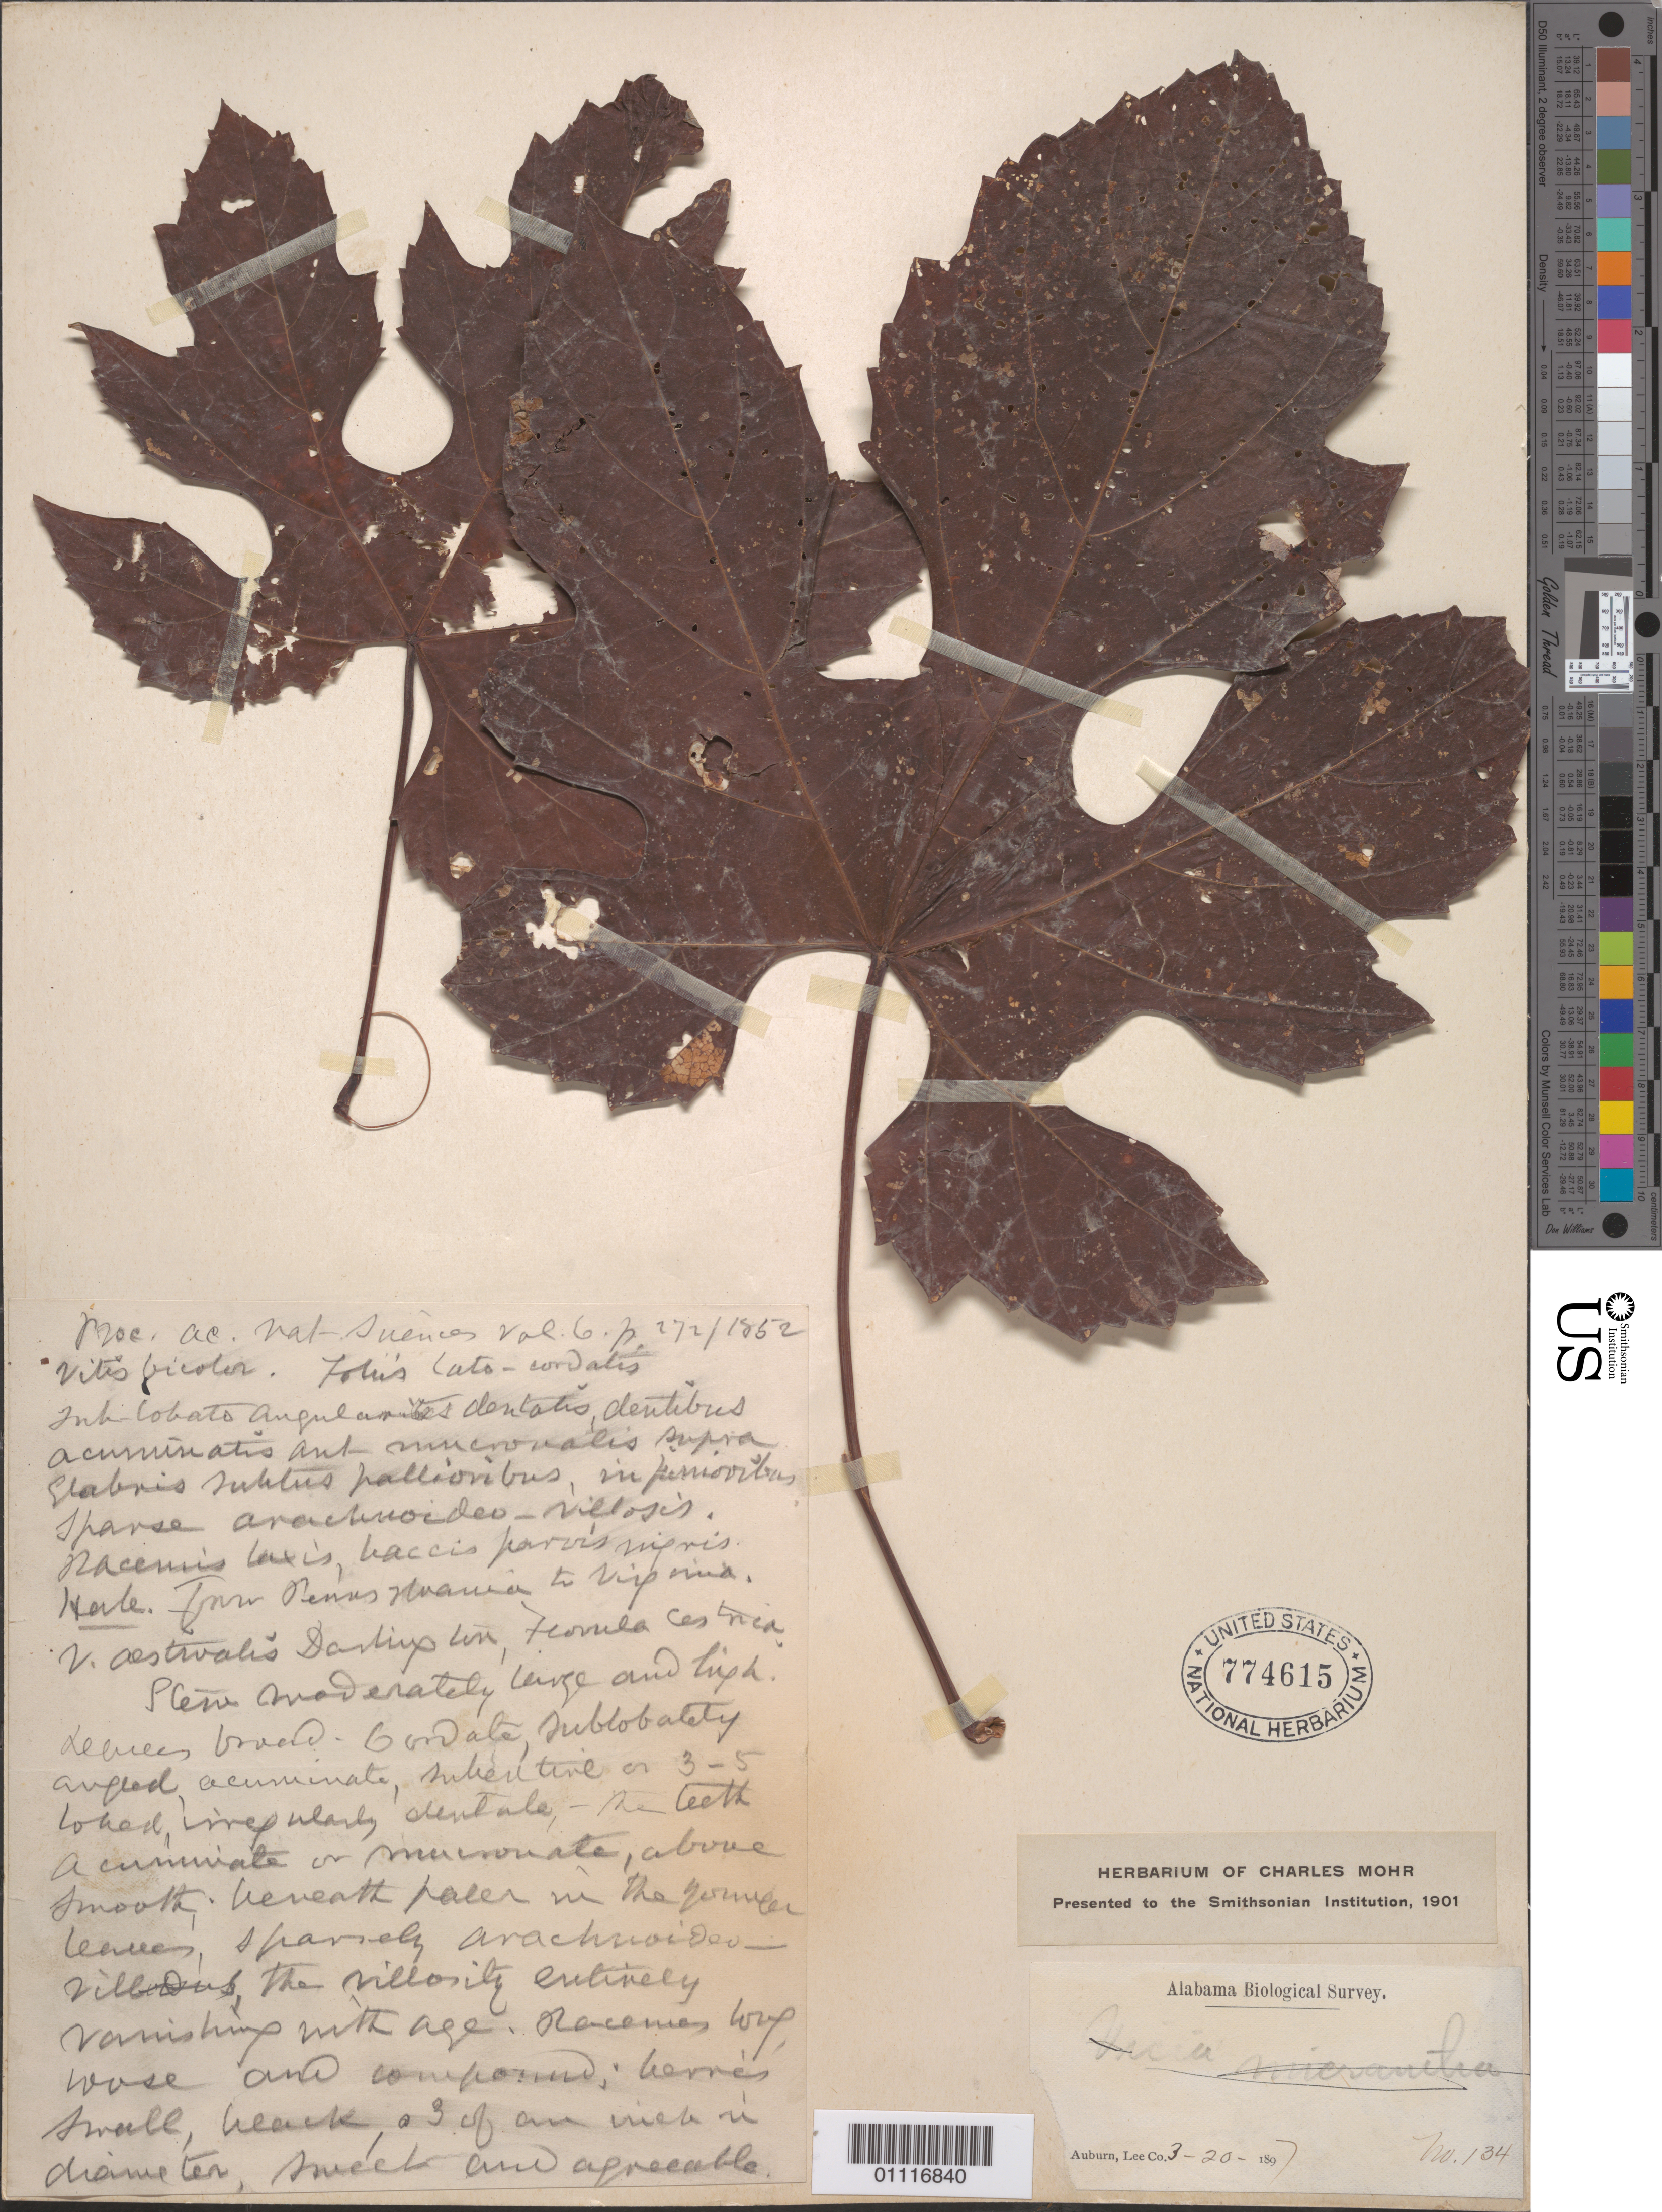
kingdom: Plantae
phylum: Tracheophyta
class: Magnoliopsida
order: Vitales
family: Vitaceae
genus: Vitis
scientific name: Vitis bicolor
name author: Leconte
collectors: ex herb. C. Mohr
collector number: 134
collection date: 1897-03-20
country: United States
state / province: Alabama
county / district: Lee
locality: Auburn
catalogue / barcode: US 774615